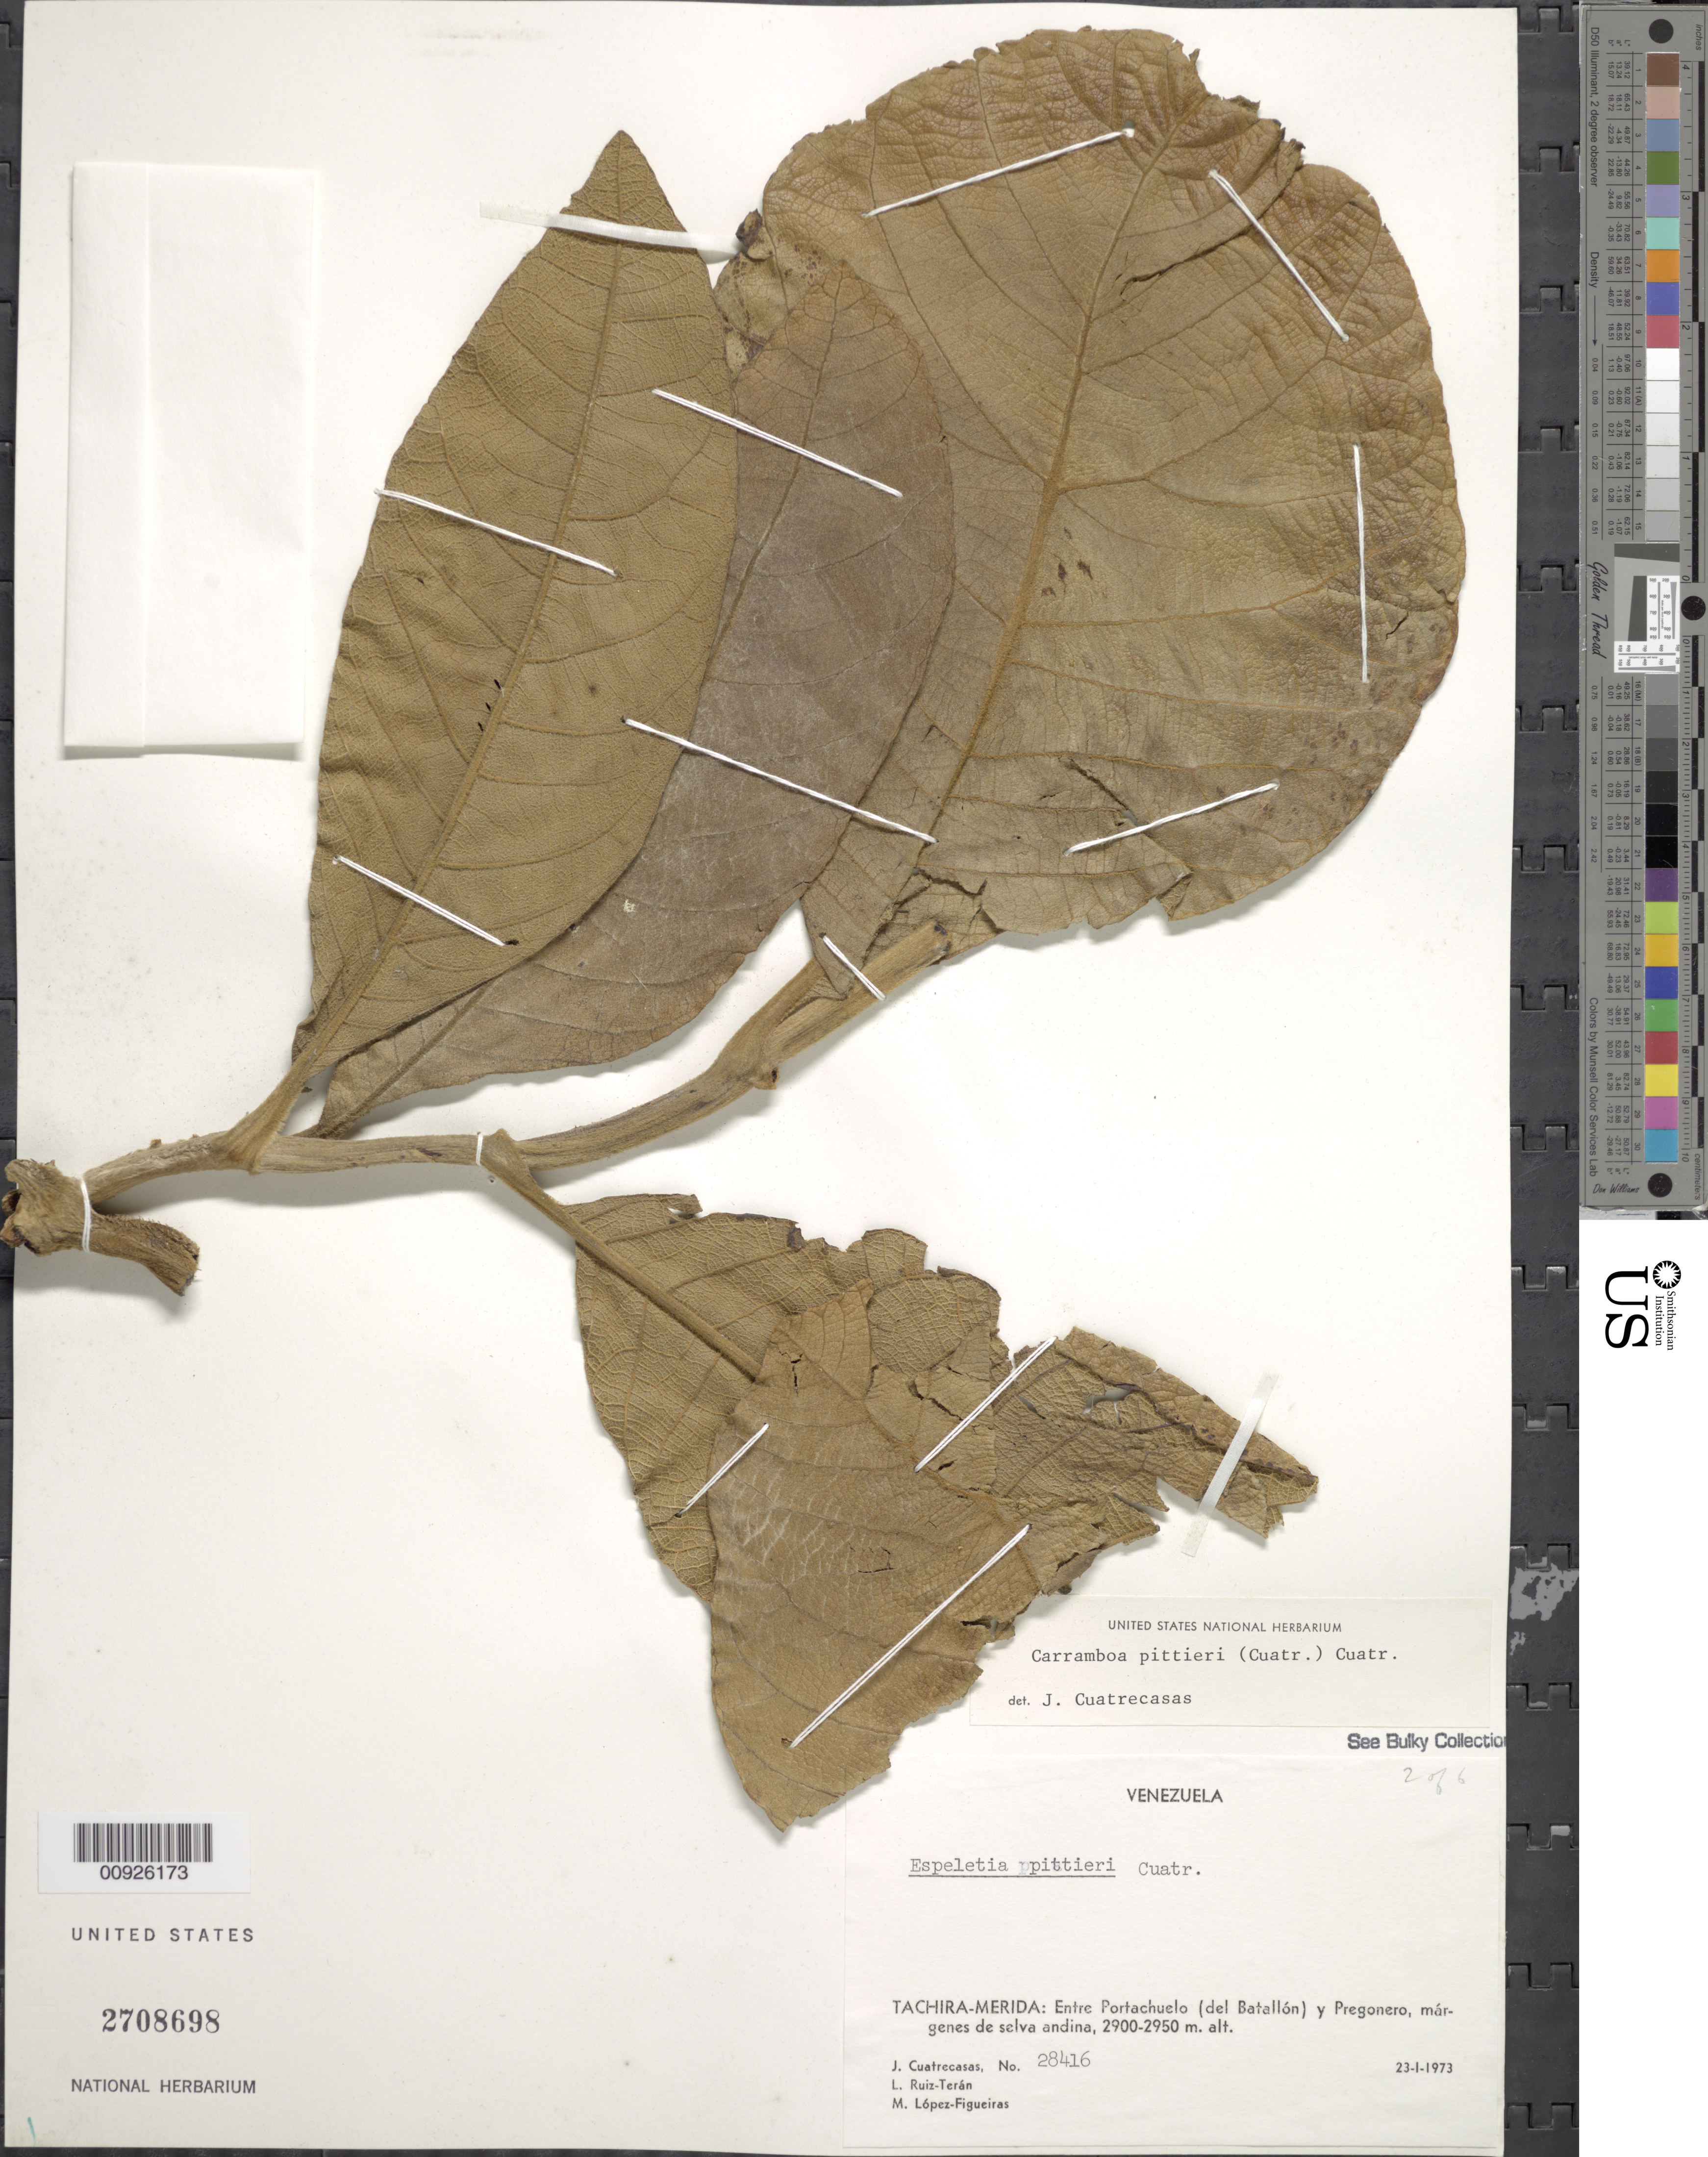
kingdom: Plantae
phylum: Tracheophyta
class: Magnoliopsida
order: Asterales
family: Asteraceae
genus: Carramboa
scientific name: Carramboa badilloi var. pittieri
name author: (Cuatrec.) Cuatrec.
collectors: J. Cuatrecasas, L. E. Ruíz-Terán & M. López Figueiras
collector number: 28416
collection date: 1973-01-23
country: Venezuela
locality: Tachira-Merida: Entre Portachuelo (del Batallon) y Pregonero, margenes de selva andina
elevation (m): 2900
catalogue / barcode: US 2708698